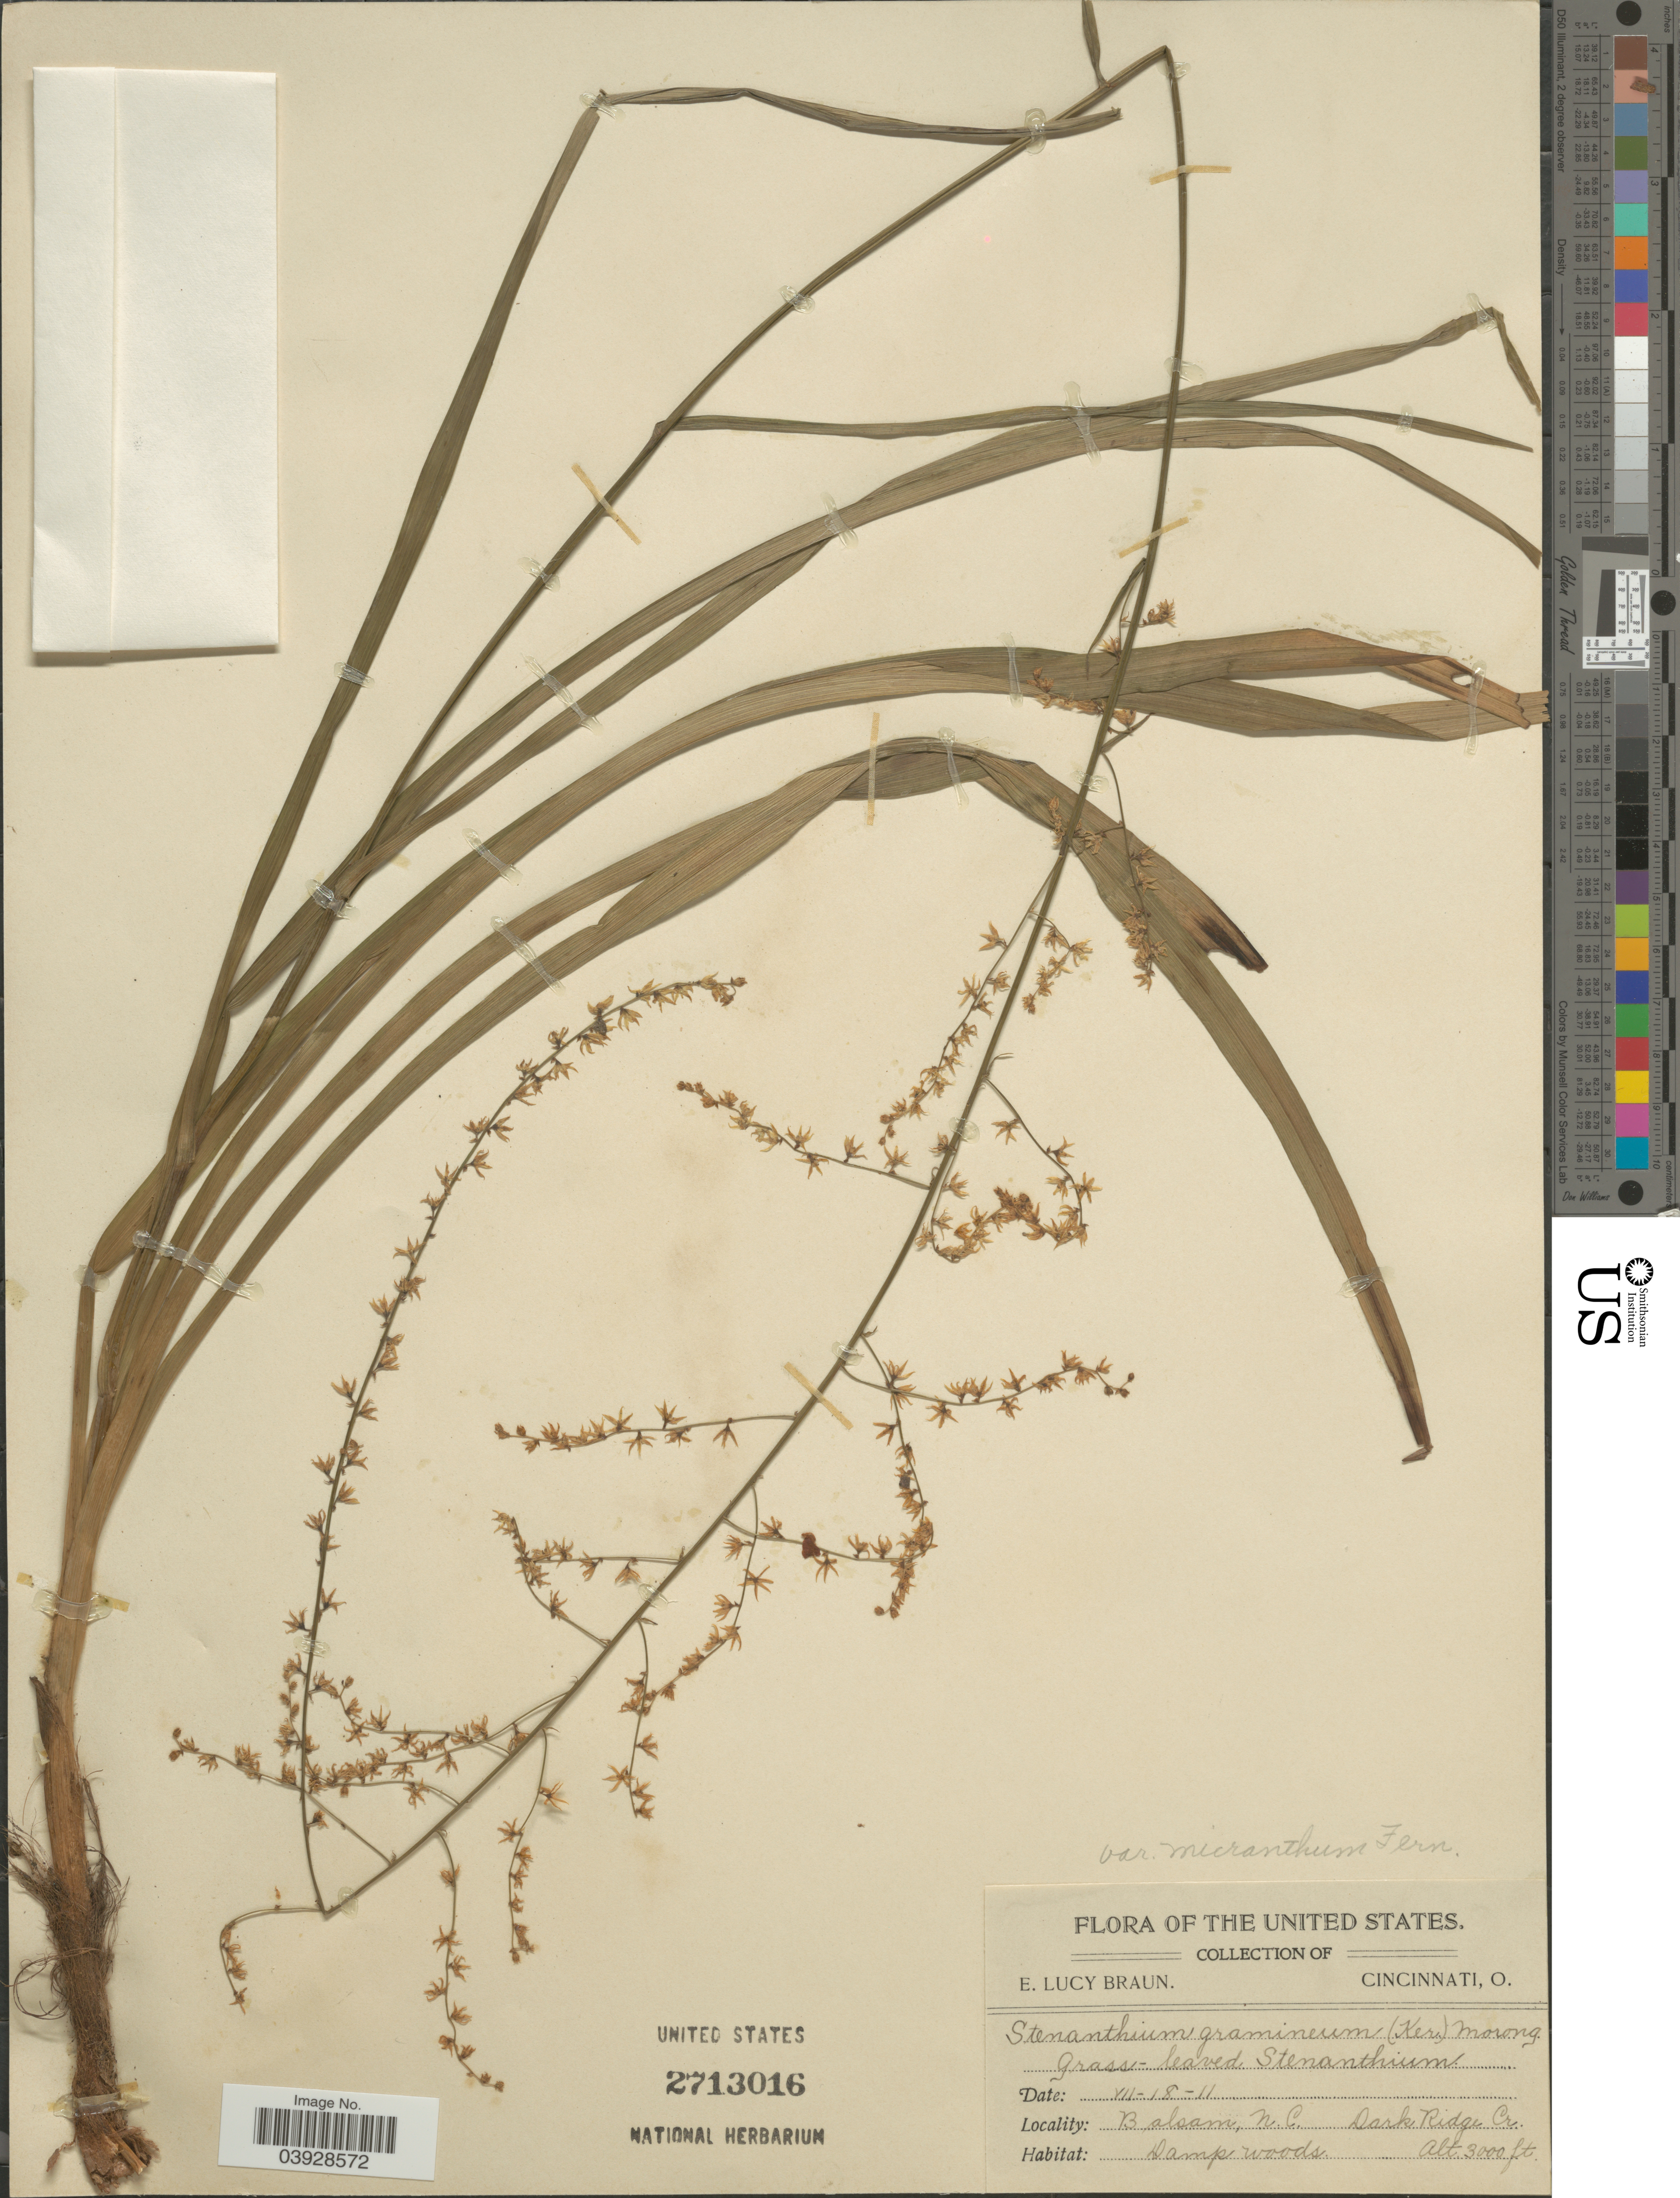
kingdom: Plantae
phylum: Tracheophyta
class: Liliopsida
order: Liliales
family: Melanthiaceae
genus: Stenanthium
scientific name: Stenanthium gramineum var. micranthum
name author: Fernald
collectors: E. L. Braun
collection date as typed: Transcribed d/m/y: 18/7/11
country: United States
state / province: North Carolina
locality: Balsam. Dark Ridge Cr.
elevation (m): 914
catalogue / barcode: US 2713016